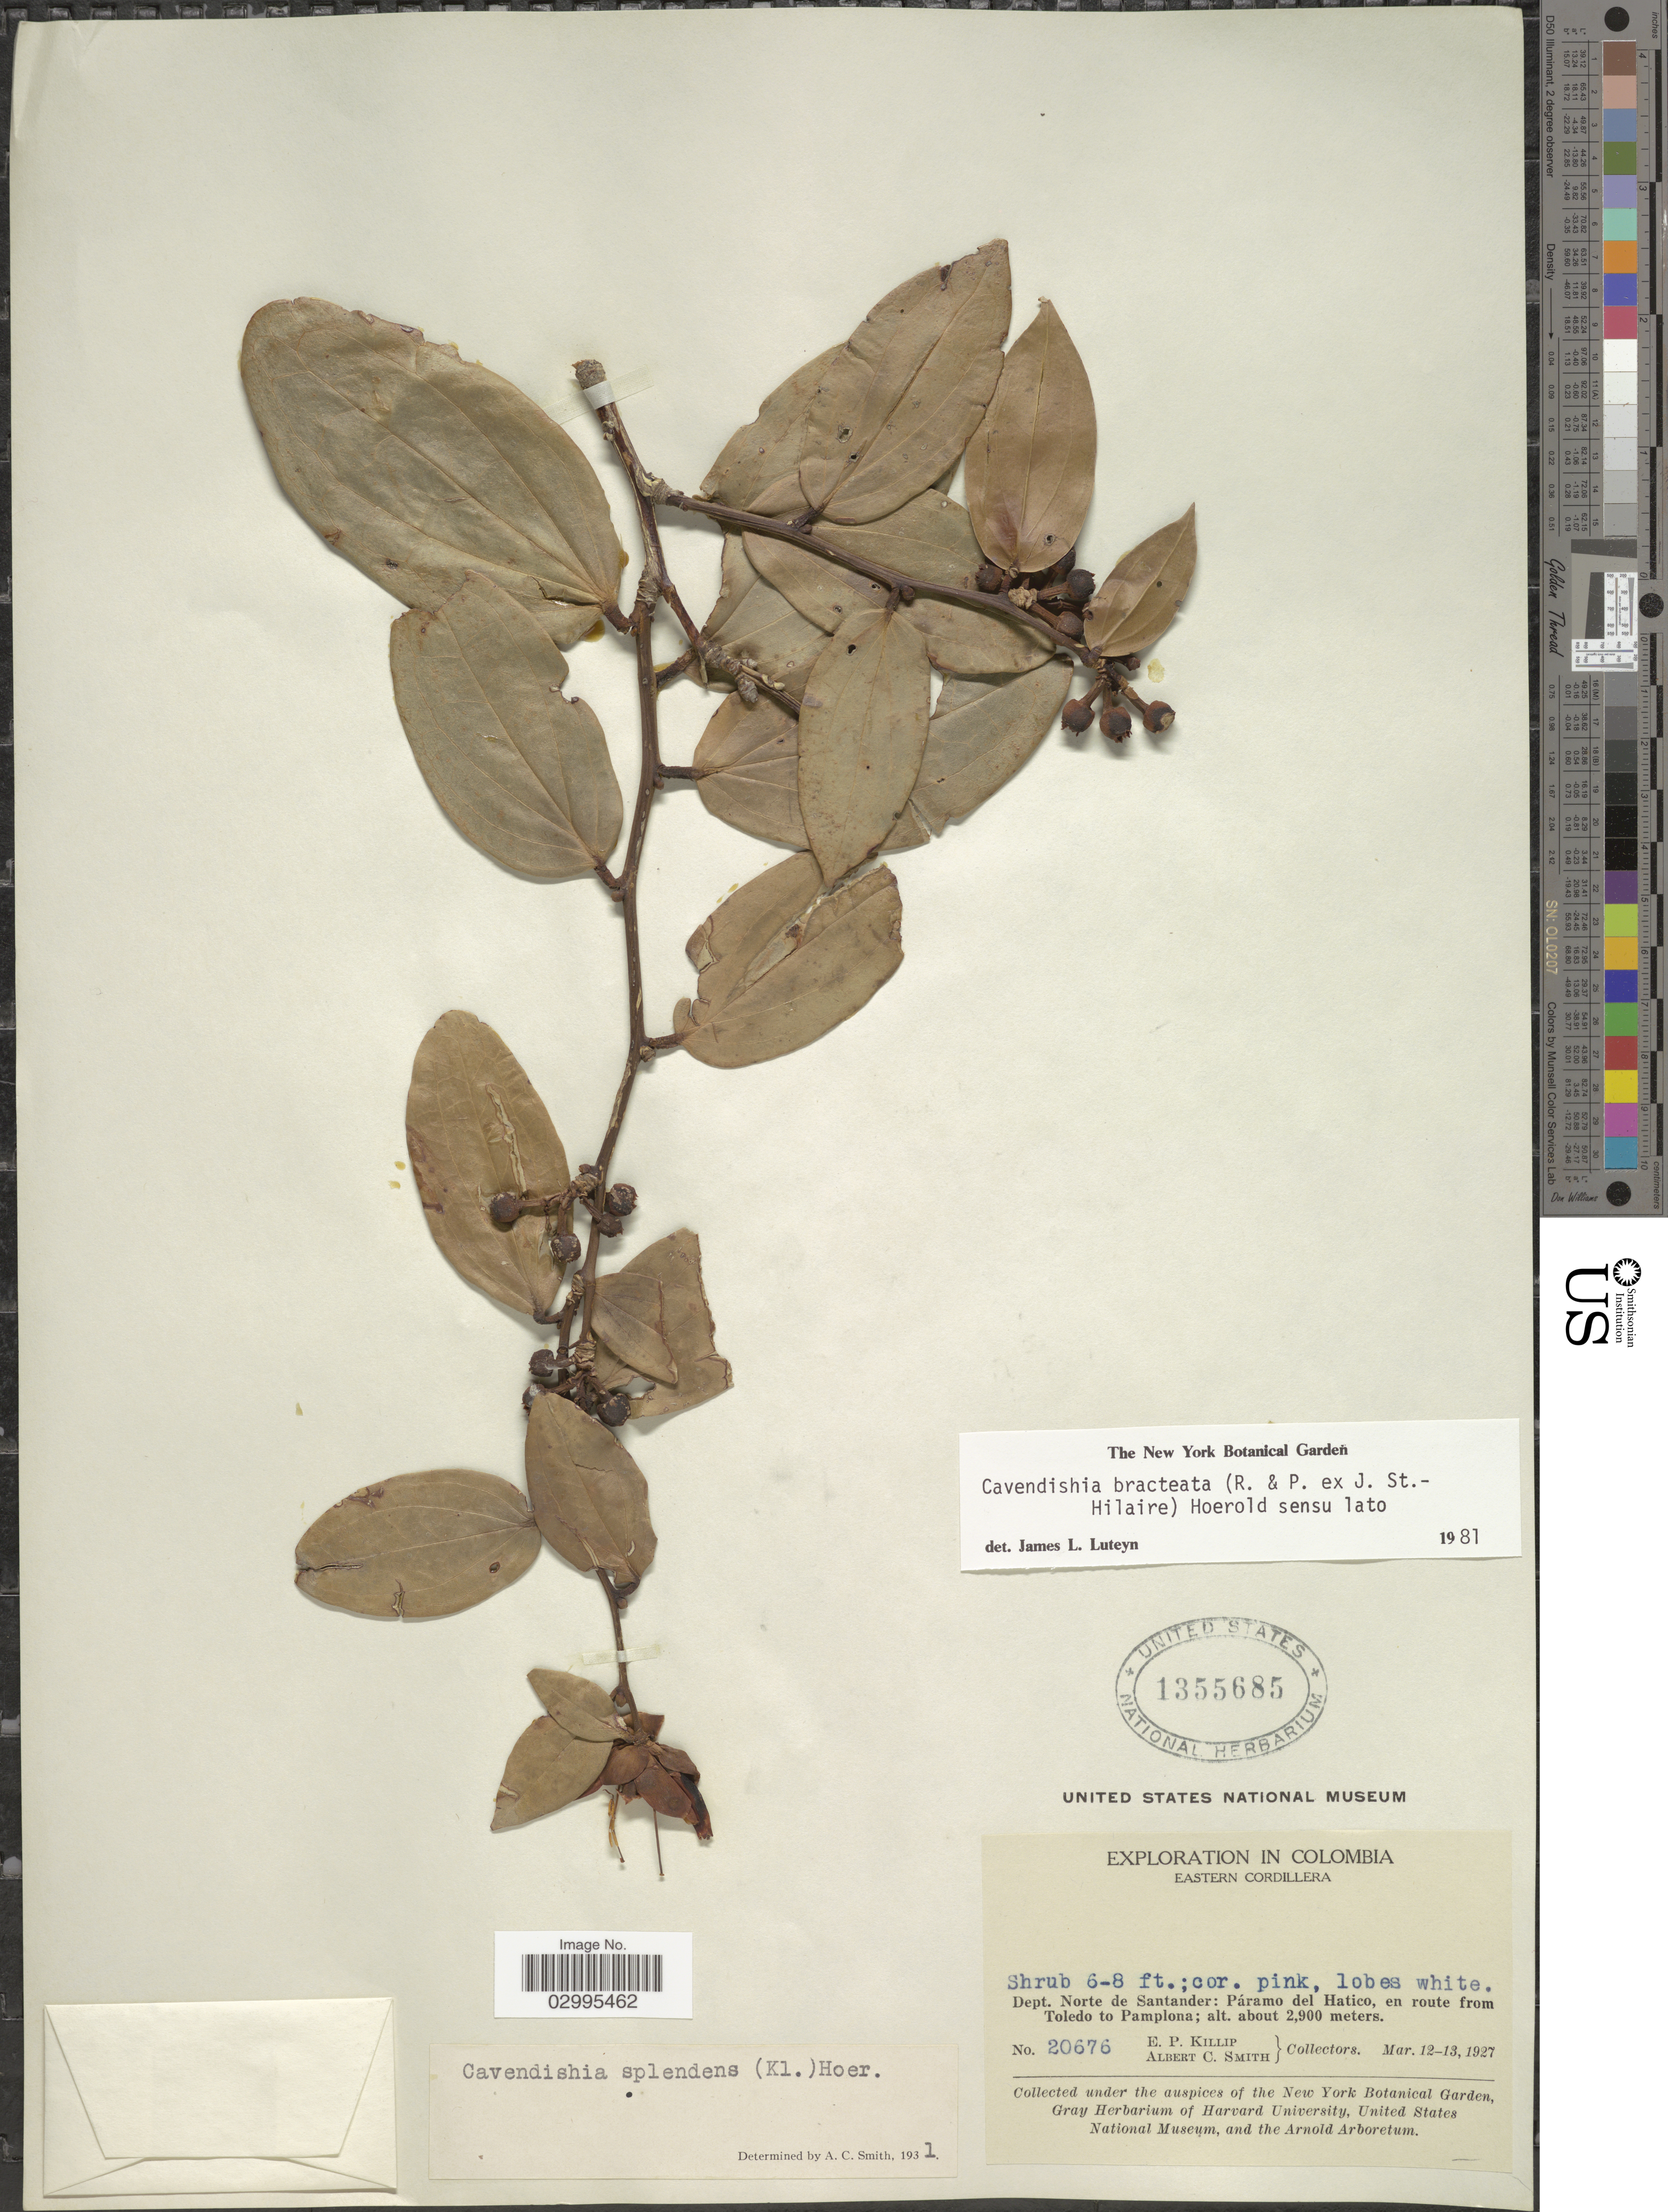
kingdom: Plantae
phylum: Tracheophyta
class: Magnoliopsida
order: Ericales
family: Ericaceae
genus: Cavendishia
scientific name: Cavendishia bracteata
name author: (Ruiz & Pav. ex J. St.-Hil.) Hoerold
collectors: E. P. Killip & A. C. Smith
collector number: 20676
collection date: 1927-03-12/1927-03-13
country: Colombia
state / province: Norte de Santander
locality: Eastern Cordillera. Dept. Norte de Santander: Páramo del Hatico, en route from Toledo to Pamplona.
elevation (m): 2900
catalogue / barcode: US 1355685